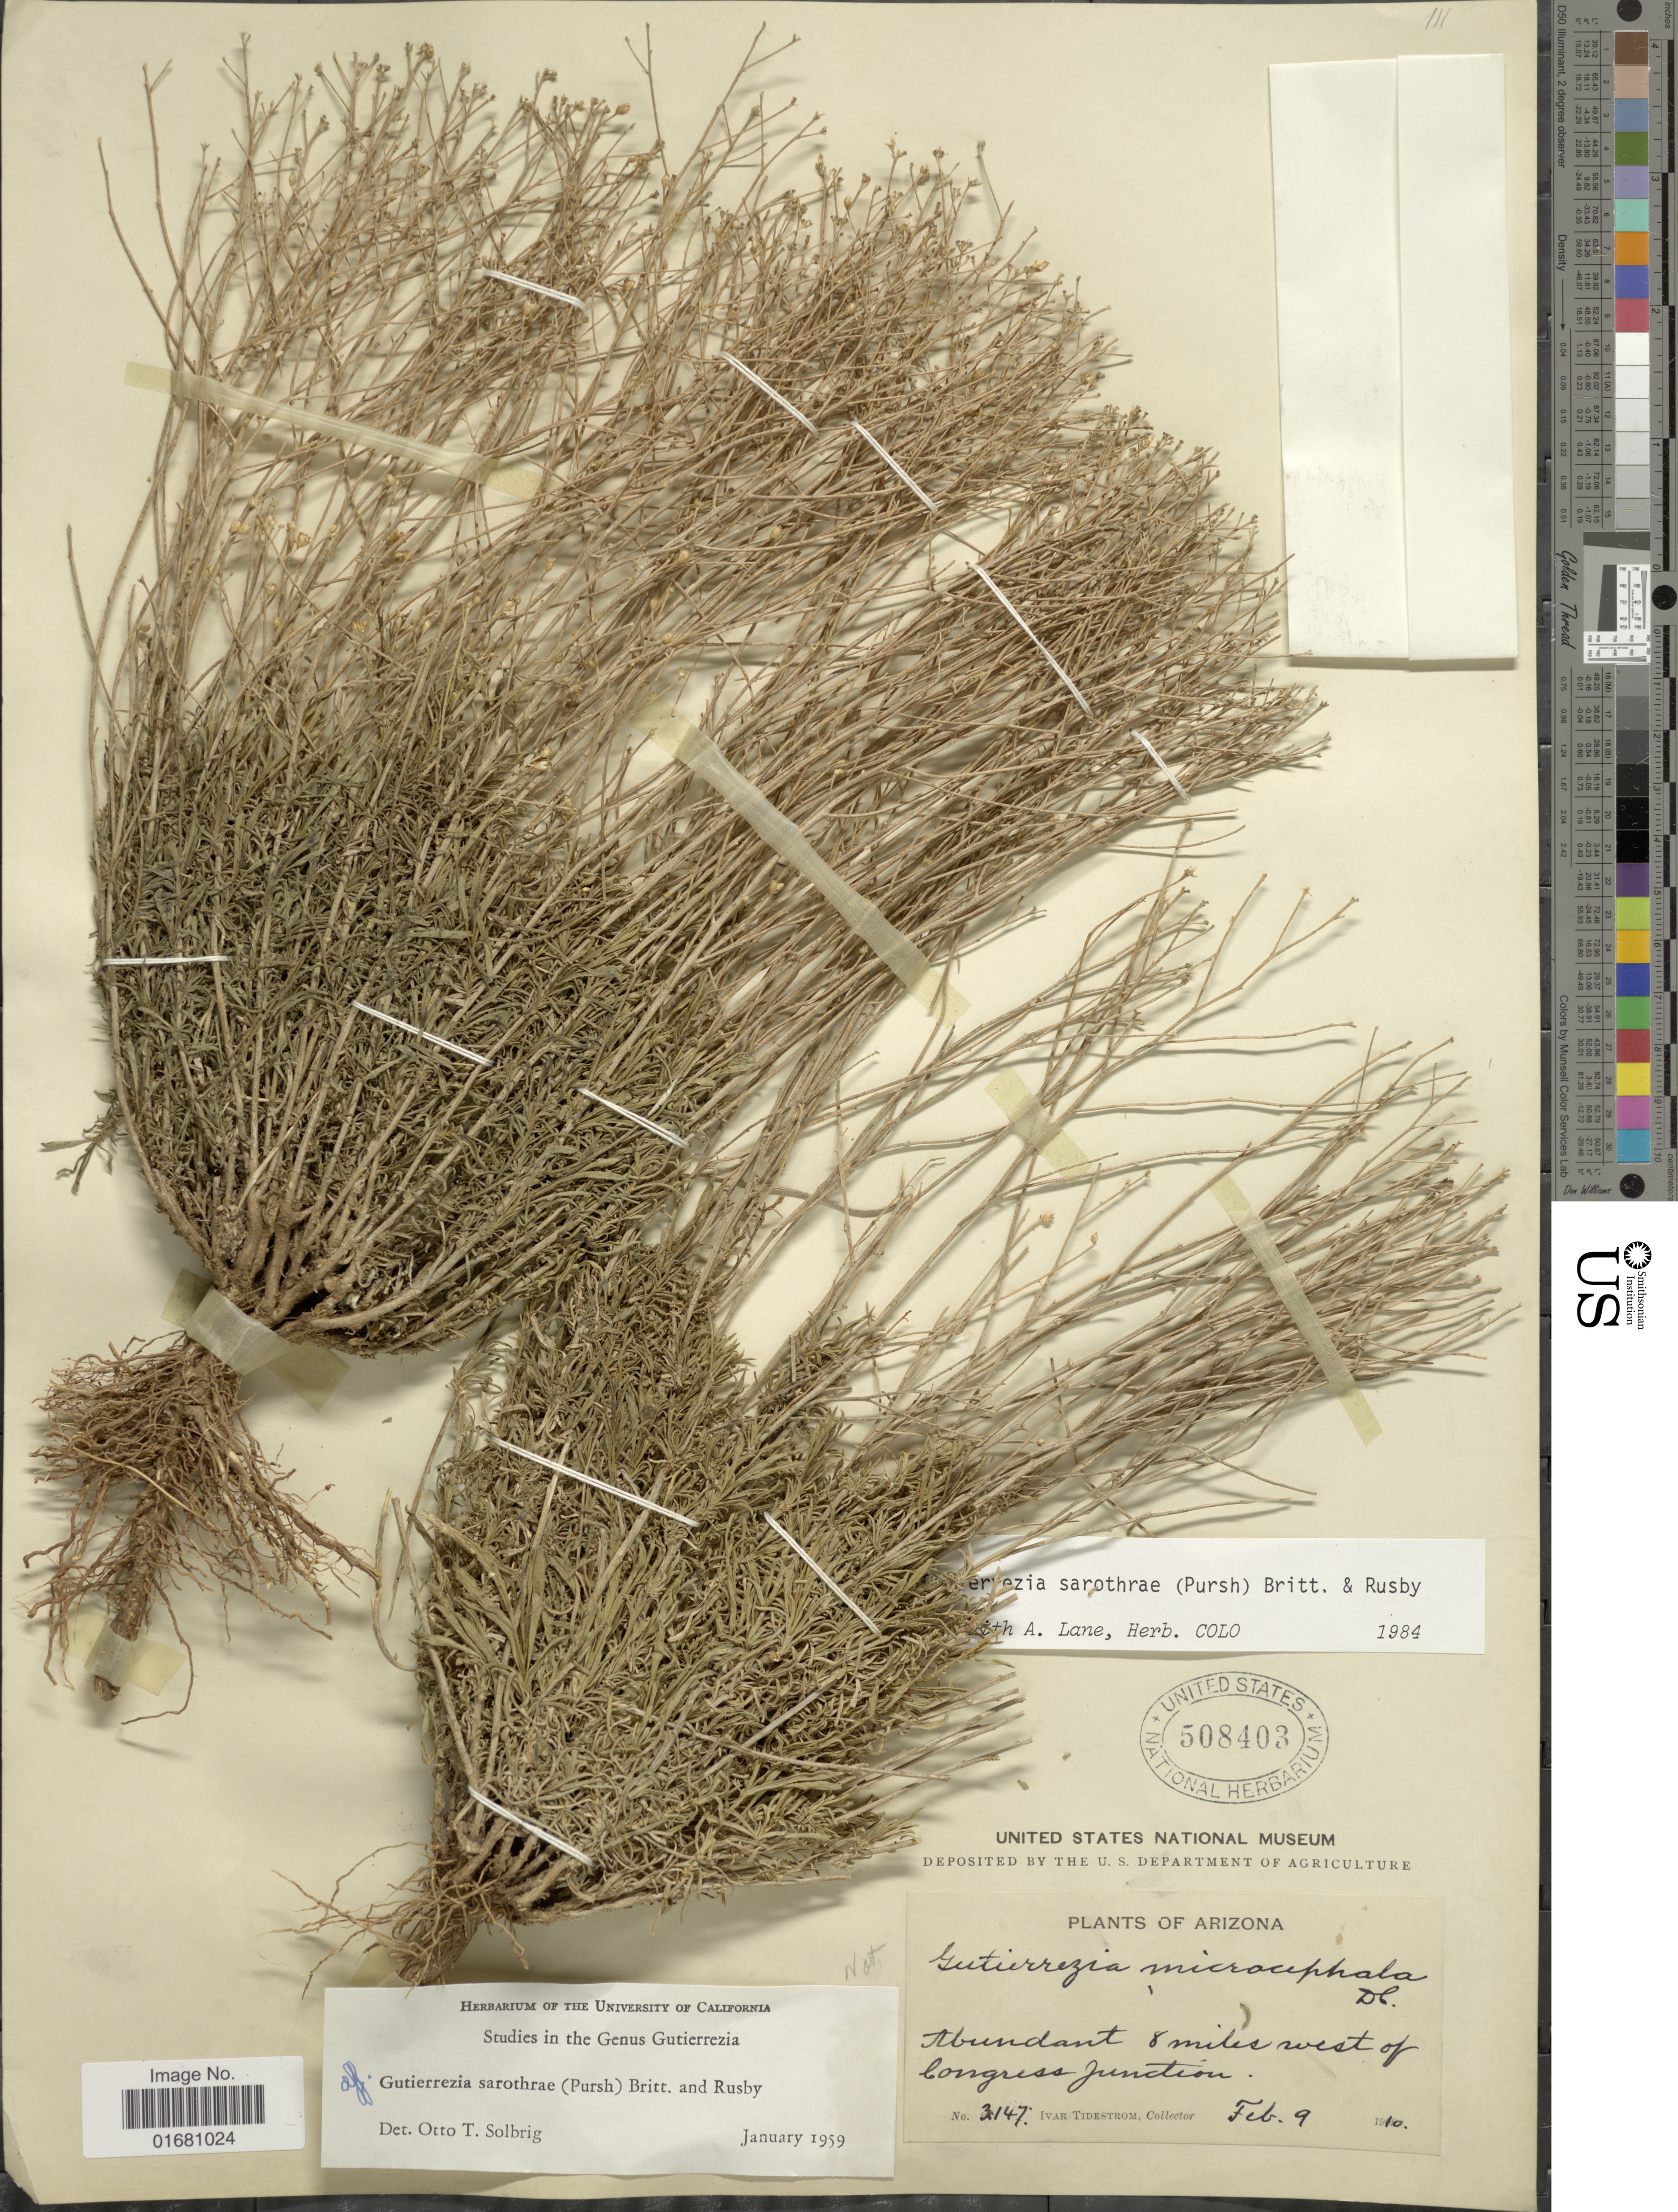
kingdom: Plantae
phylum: Tracheophyta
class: Magnoliopsida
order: Asterales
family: Asteraceae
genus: Gutierrezia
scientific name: Gutierrezia sarothrae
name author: (Pursh) Britton & Rusby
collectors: I. F. Tidestrom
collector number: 3147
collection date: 1910-02-09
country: United States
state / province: Arizona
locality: Abundant 8 miles west of Congress Junction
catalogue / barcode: US 508403